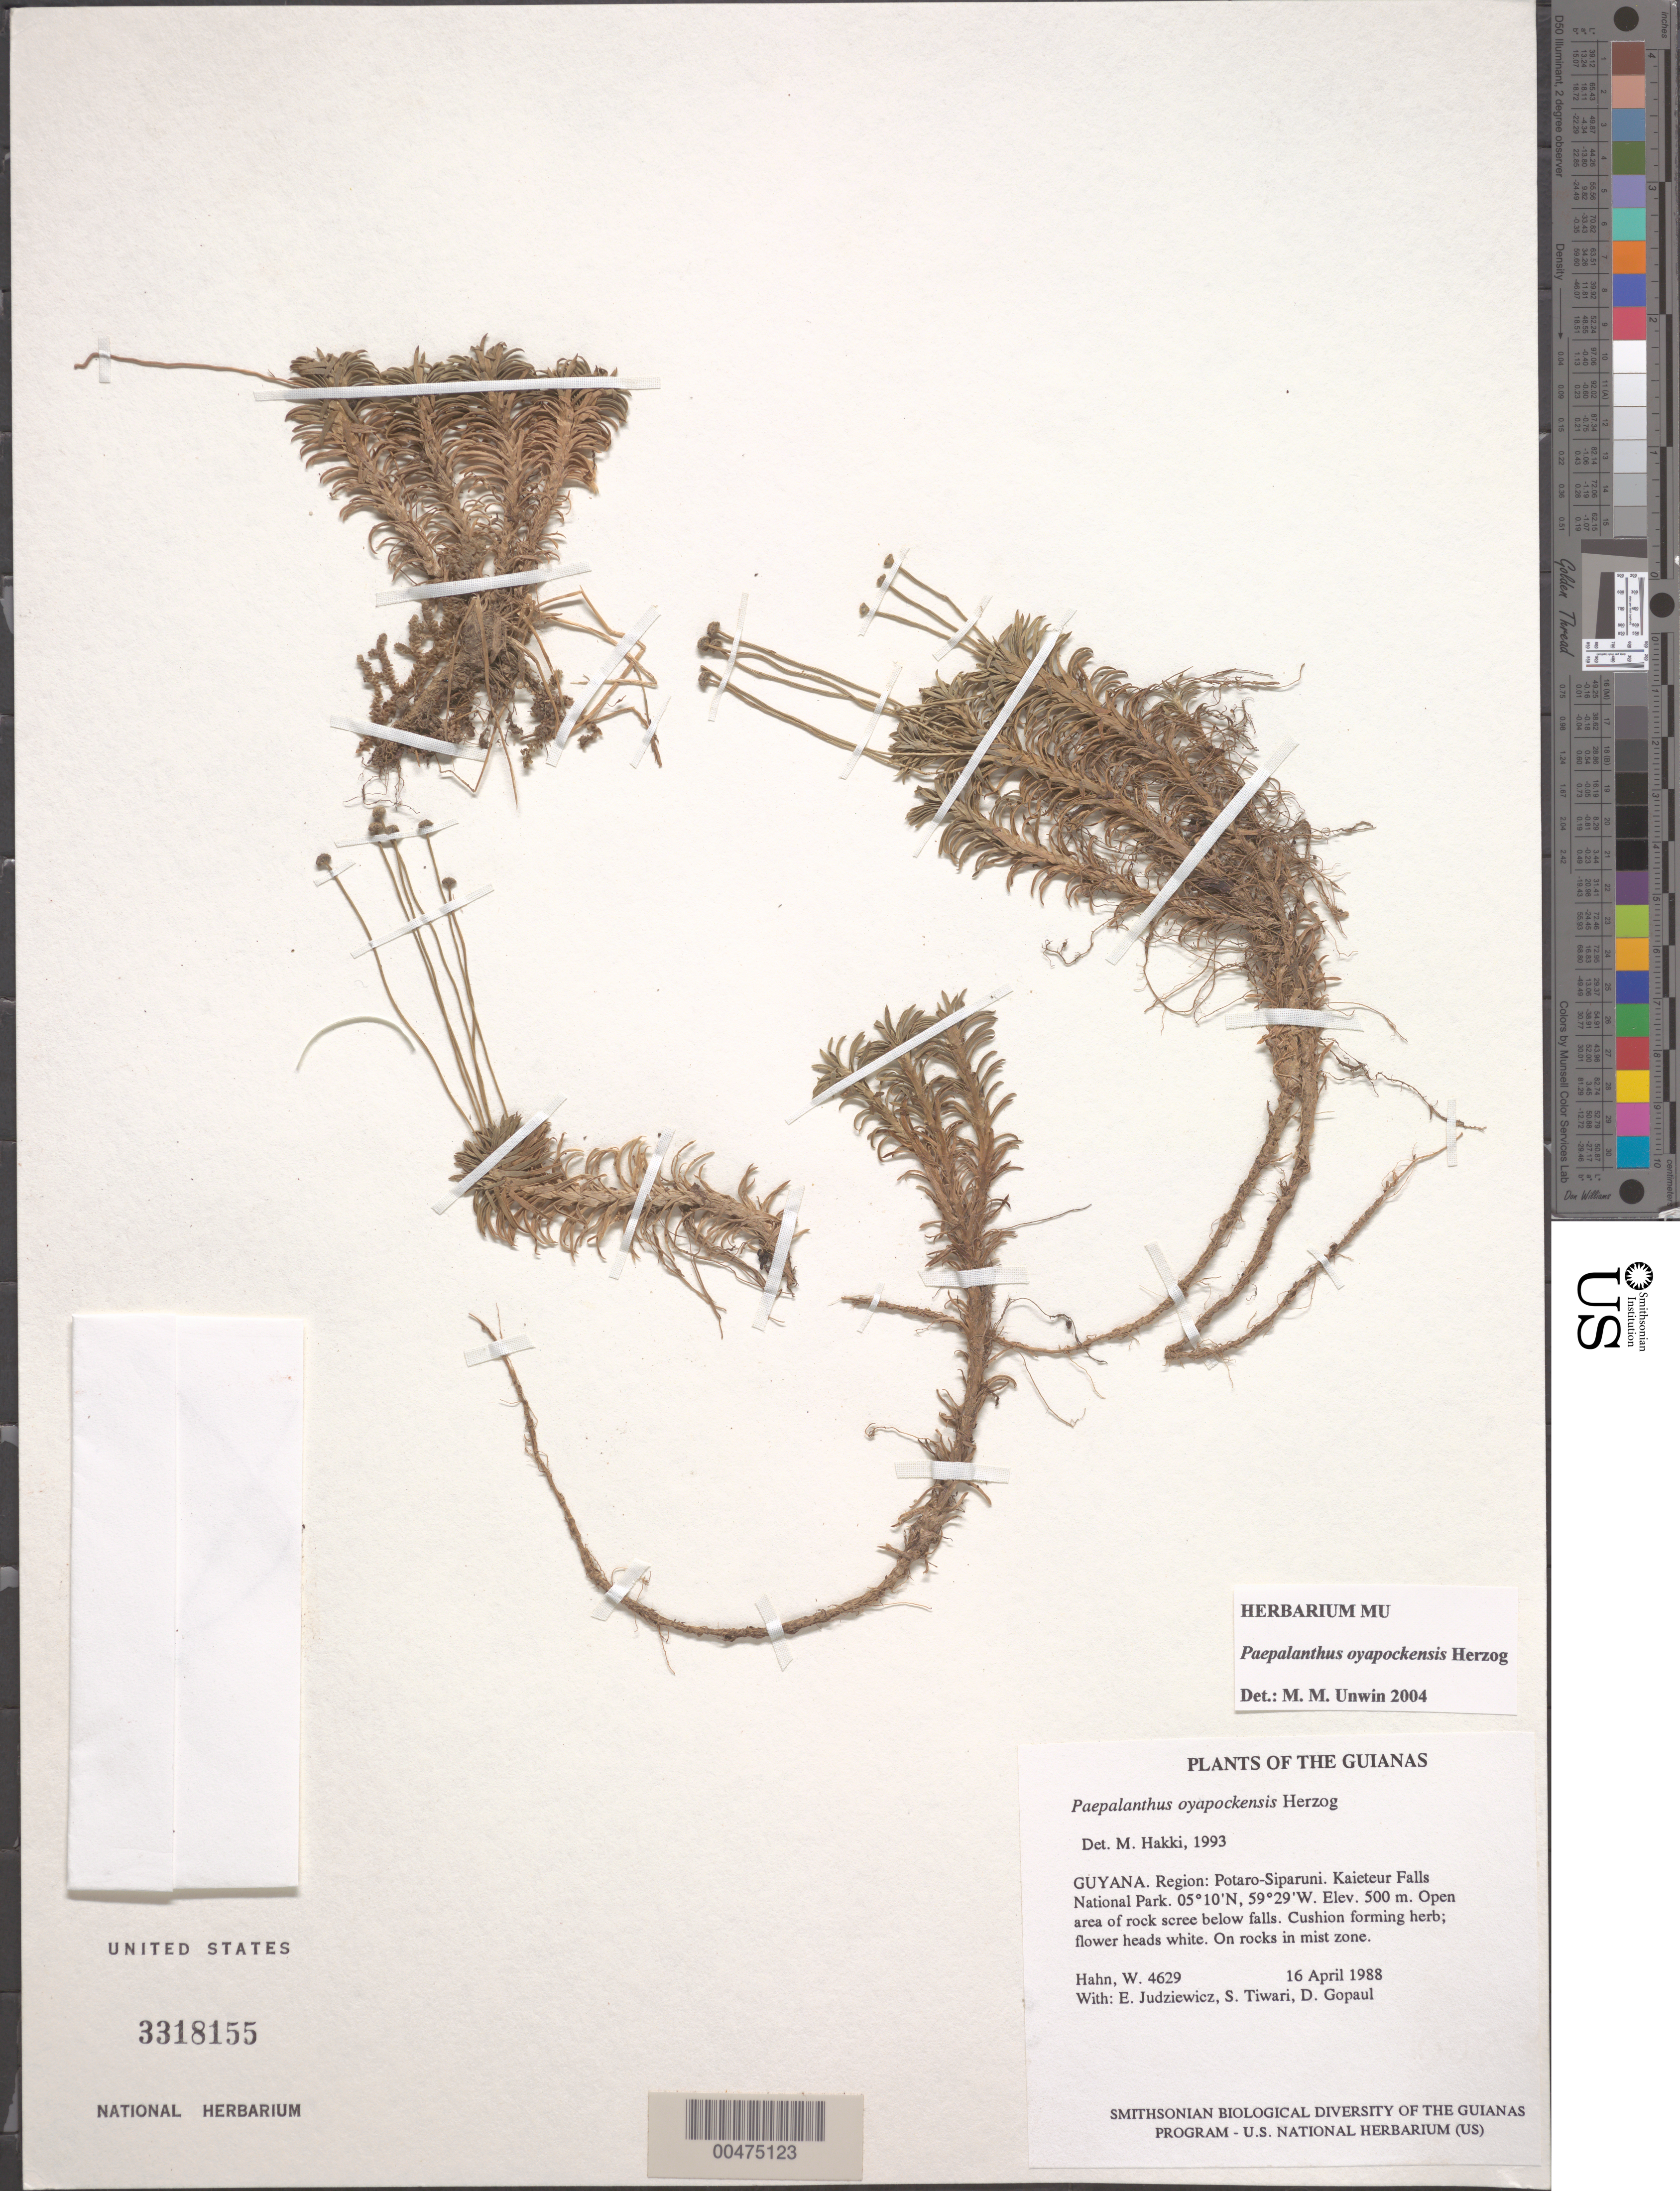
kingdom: Plantae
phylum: Tracheophyta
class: Liliopsida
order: Poales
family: Eriocaulaceae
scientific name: Giuliettia oyapockensis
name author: (Herzog) Andrino & Sano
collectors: W. Hahn, E. J. Judziewicz, S. Tiwari & D. Gopaul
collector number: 4629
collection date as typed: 16 April 1988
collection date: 1988-04-16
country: Guyana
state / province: Potaro-Siparuni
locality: Kaieteur Falls National Park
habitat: Open area of rock scree below falls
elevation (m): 500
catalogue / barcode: US 3318155